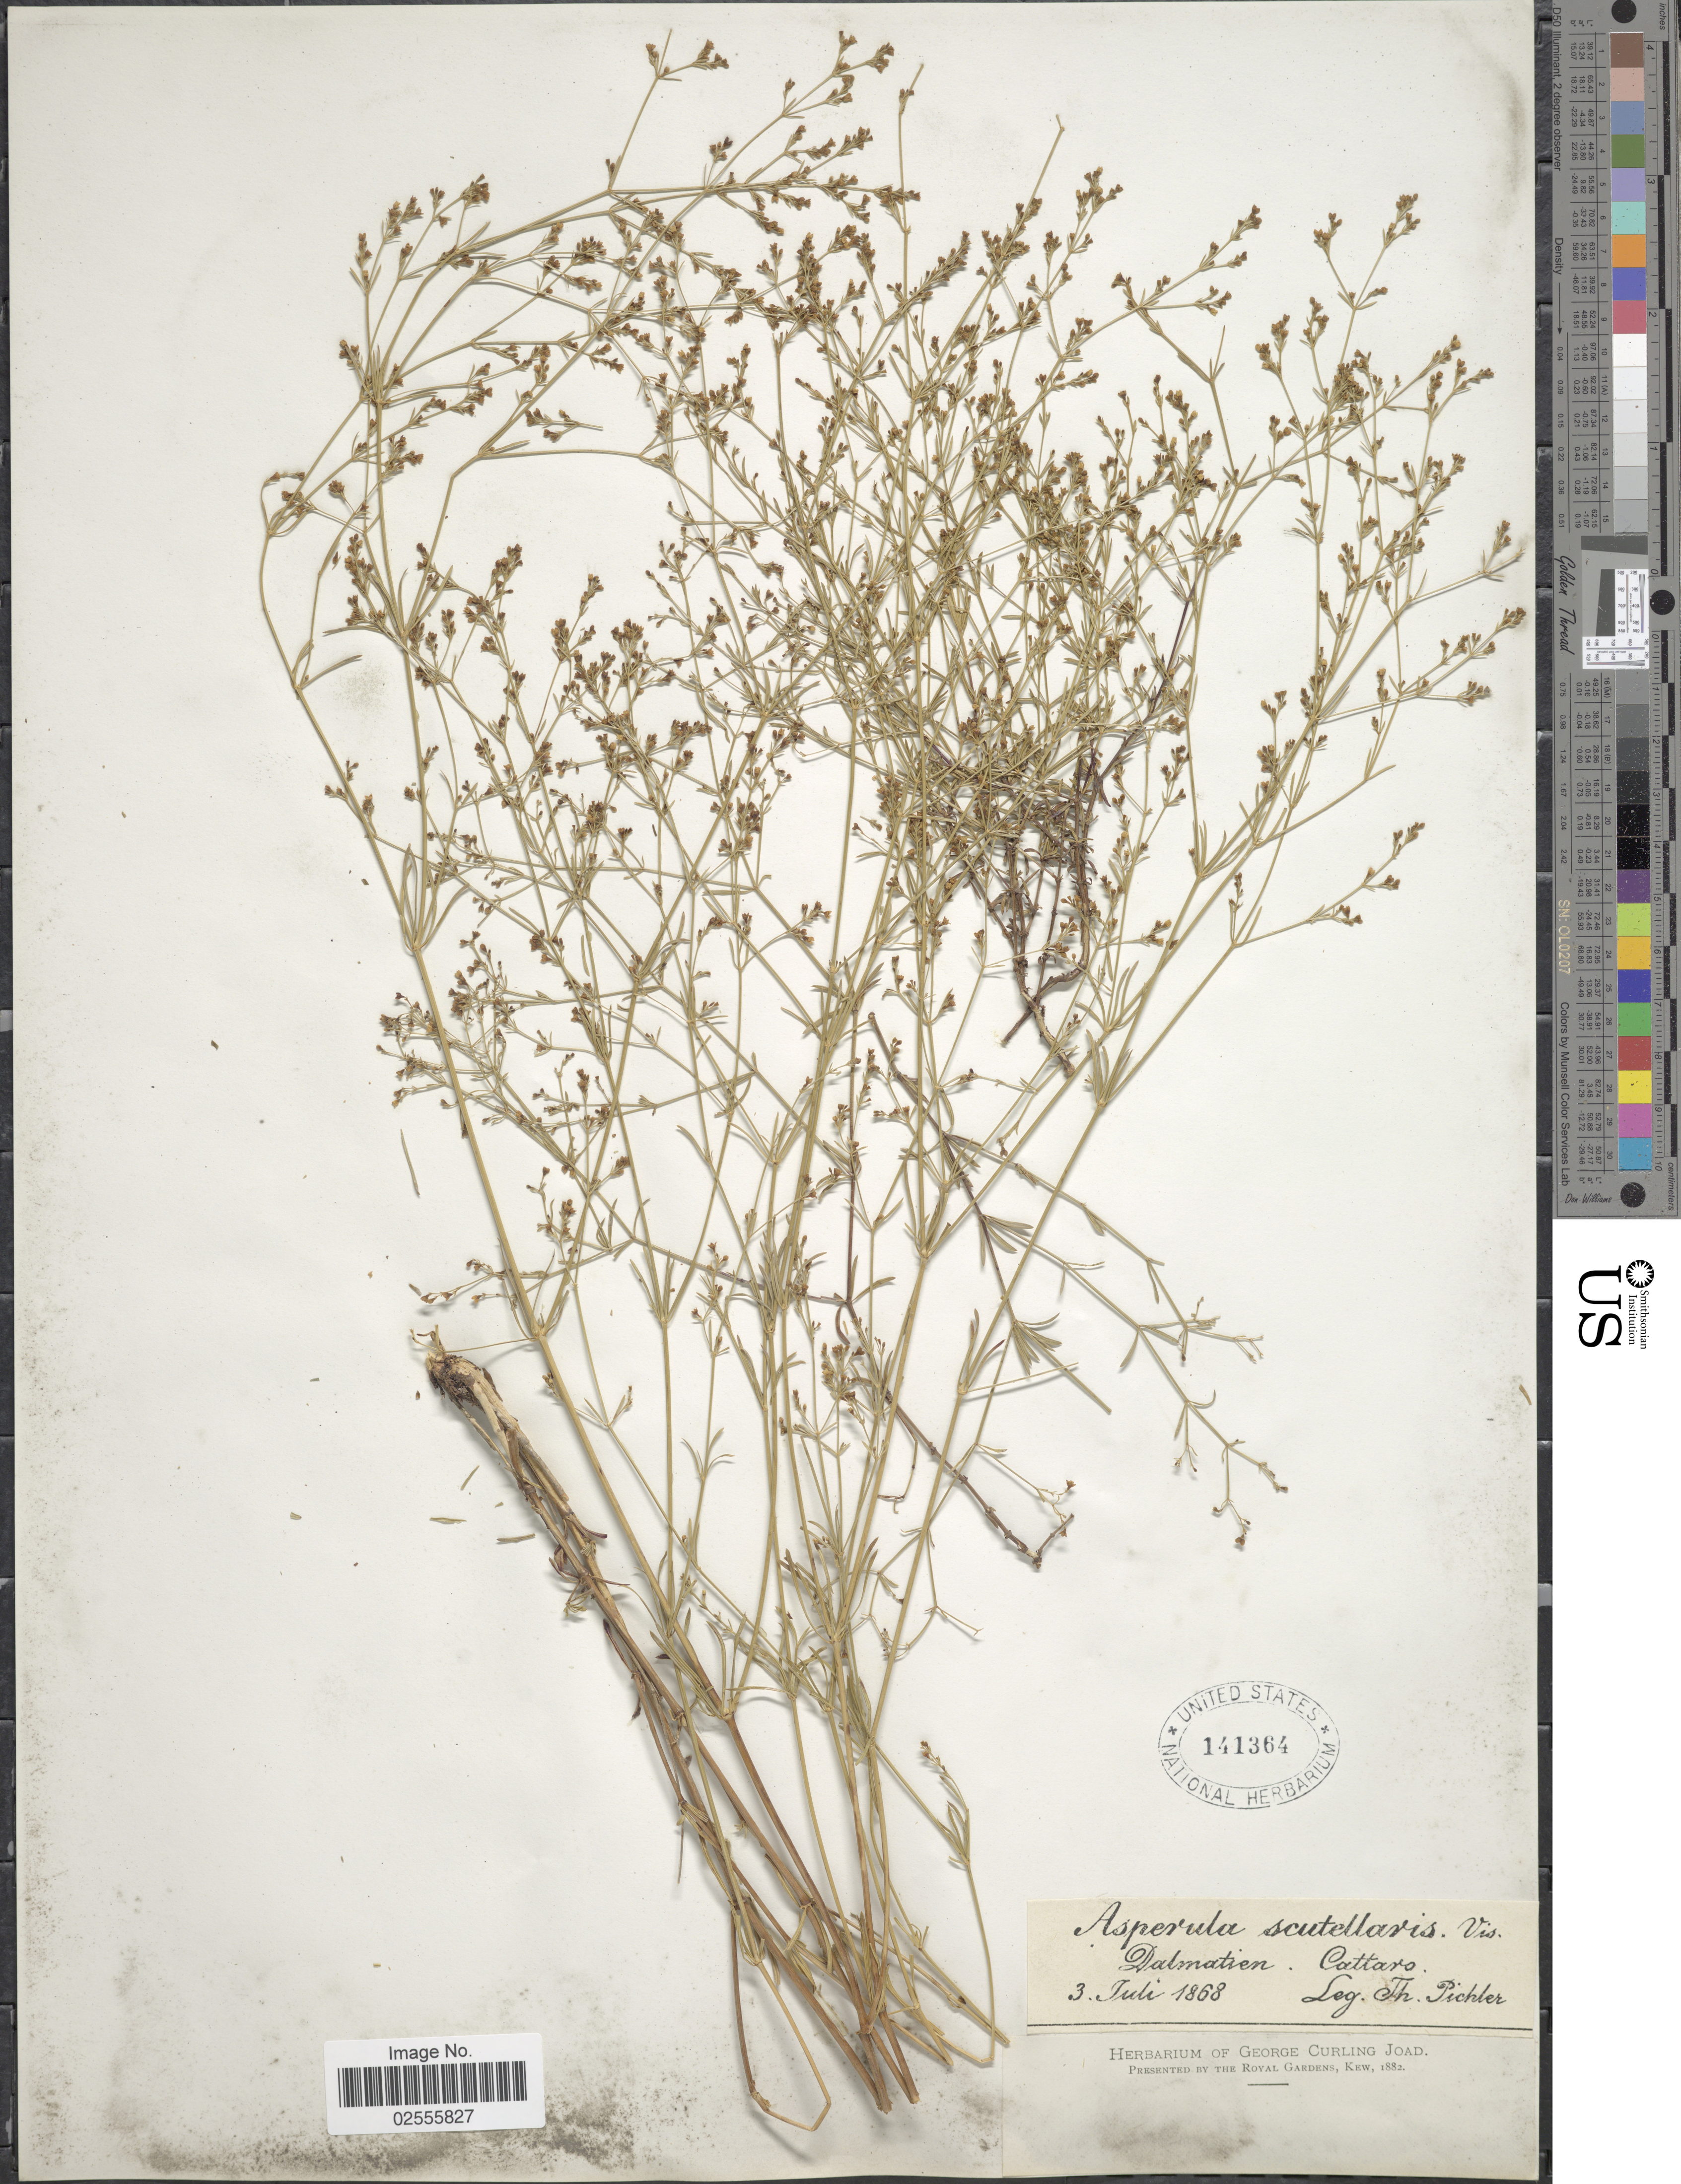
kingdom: Plantae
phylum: Tracheophyta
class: Magnoliopsida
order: Gentianales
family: Rubiaceae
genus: Asperula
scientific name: Asperula scutellaris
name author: Vis.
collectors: T. Pichler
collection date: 1868-07-03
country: Montenegro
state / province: Kotor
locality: Dalmatien, Cattaro.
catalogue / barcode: US 141364